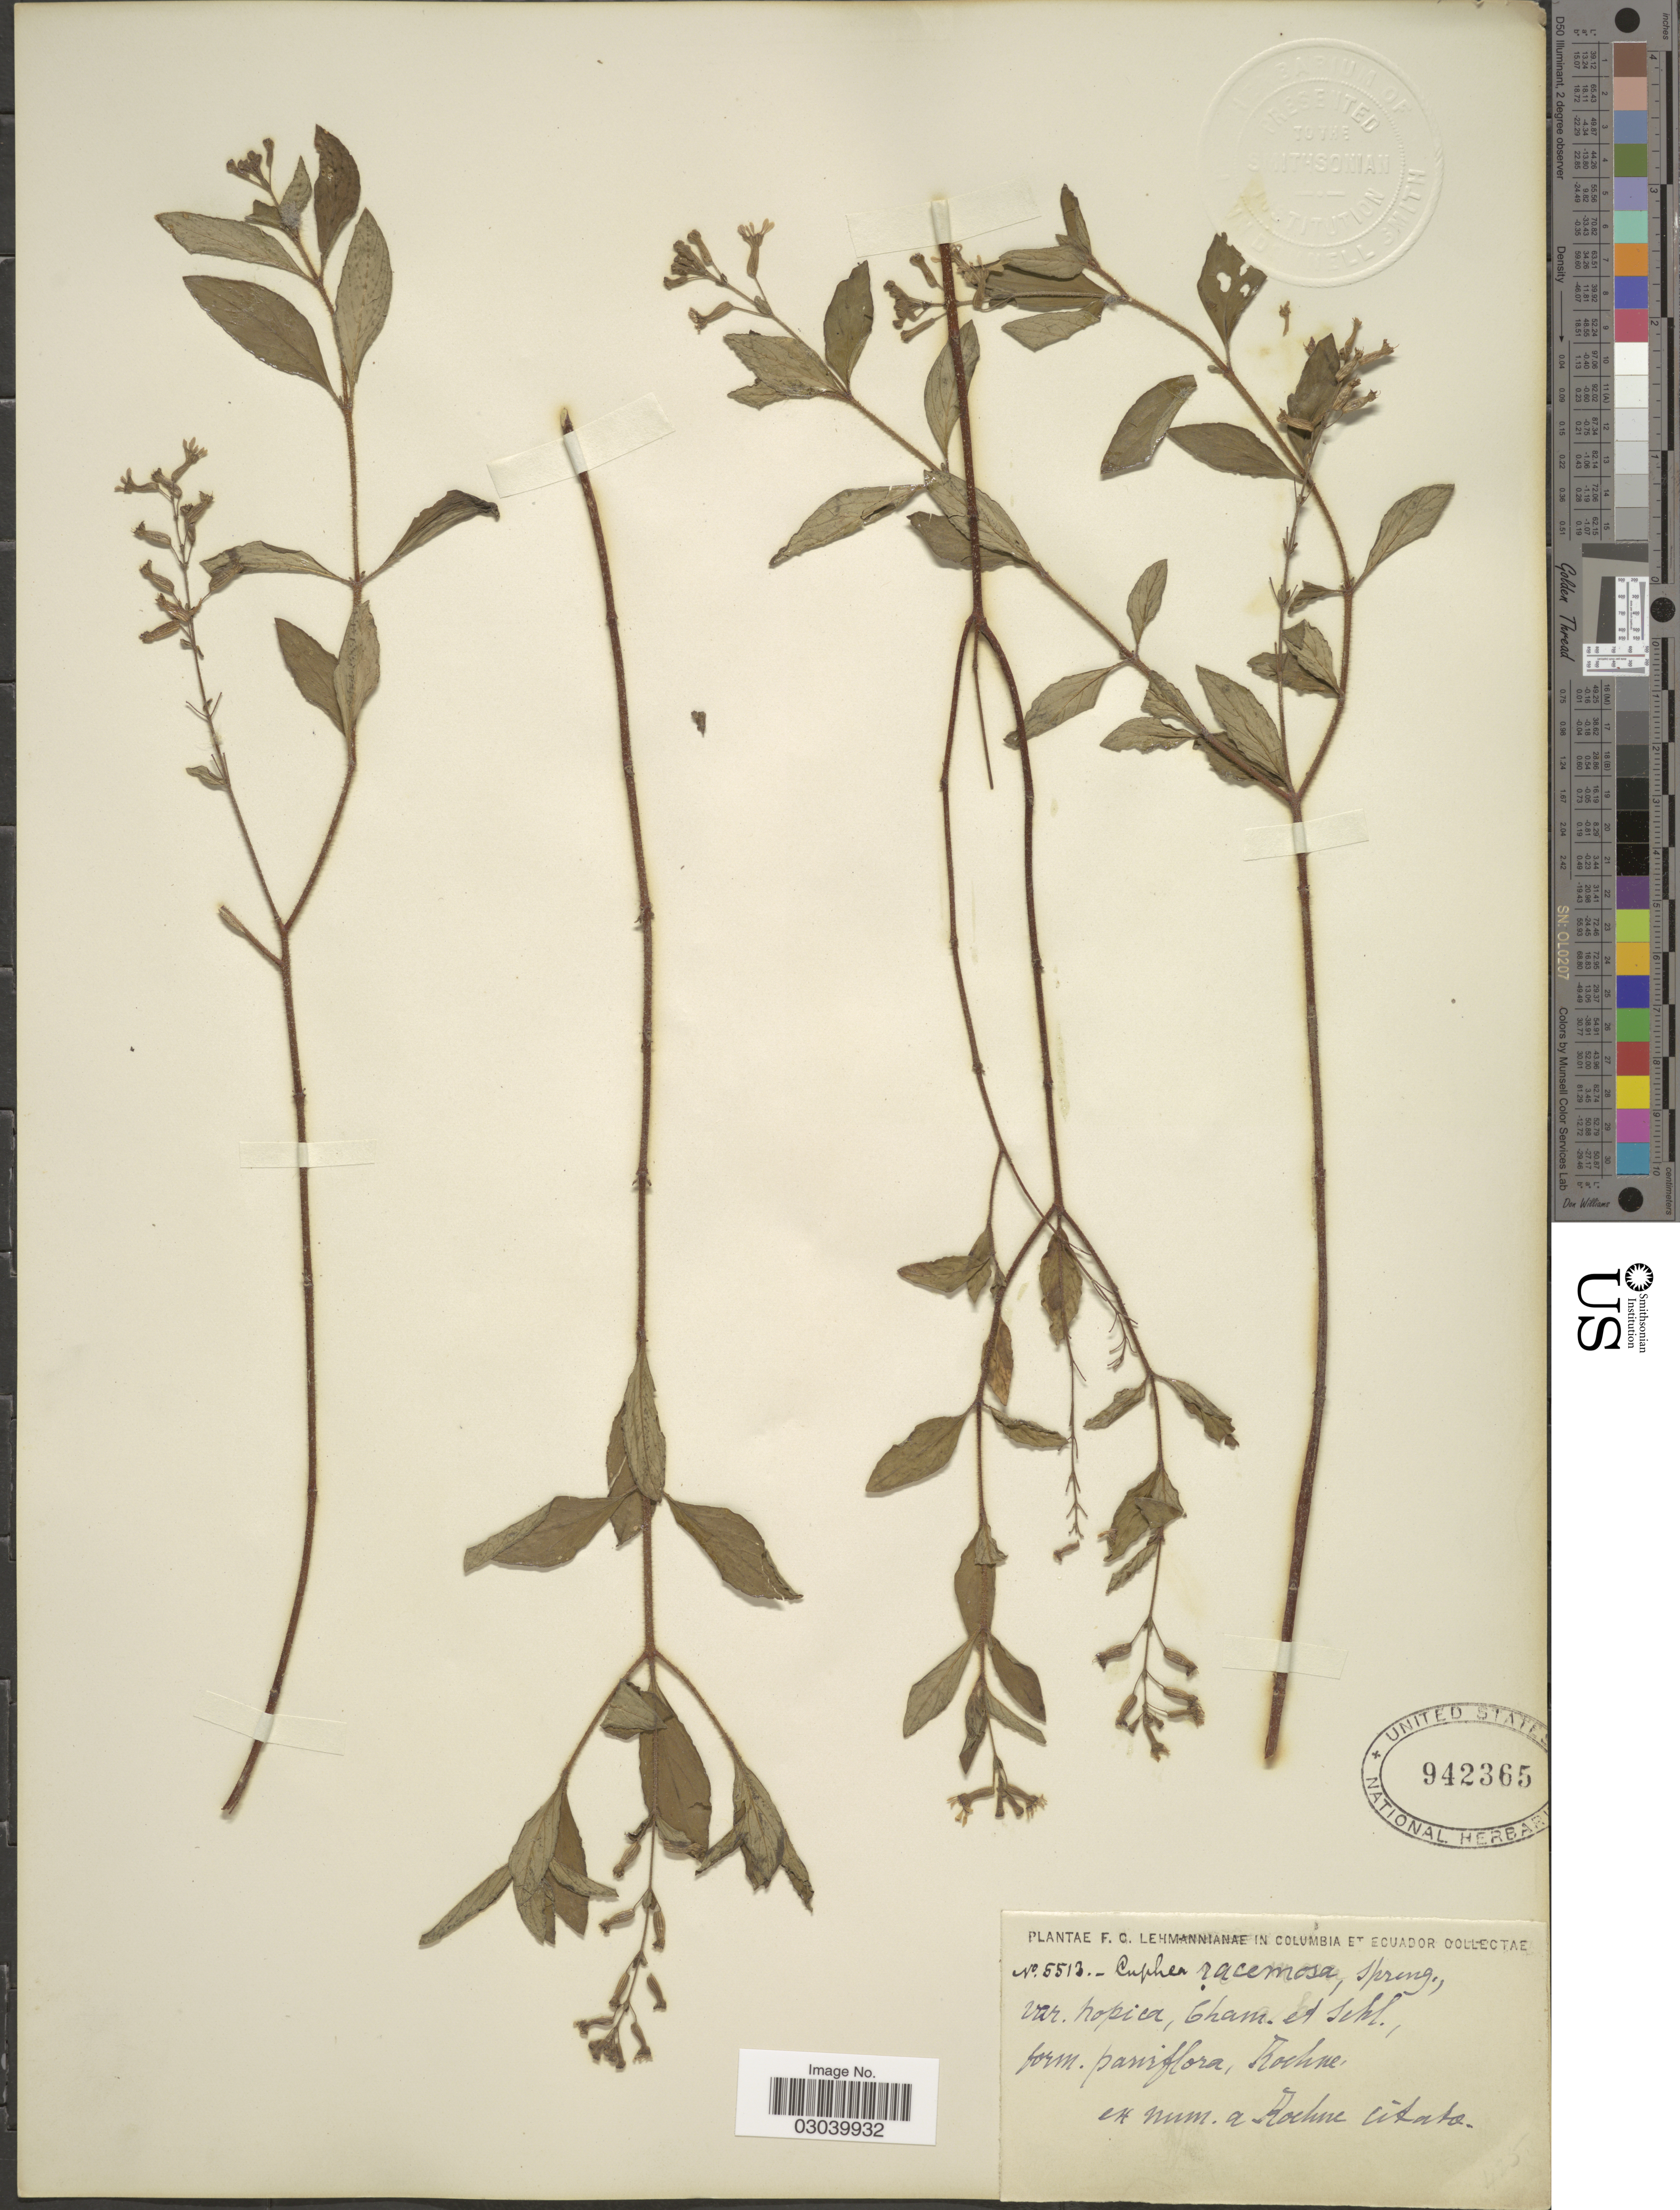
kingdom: Plantae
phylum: Tracheophyta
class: Magnoliopsida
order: Myrtales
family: Lythraceae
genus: Cuphea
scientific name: Cuphea racemosa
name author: (L. f.) Spreng.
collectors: -. Lehmann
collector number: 5513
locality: Columbia et Ecuador.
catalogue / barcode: US 942365